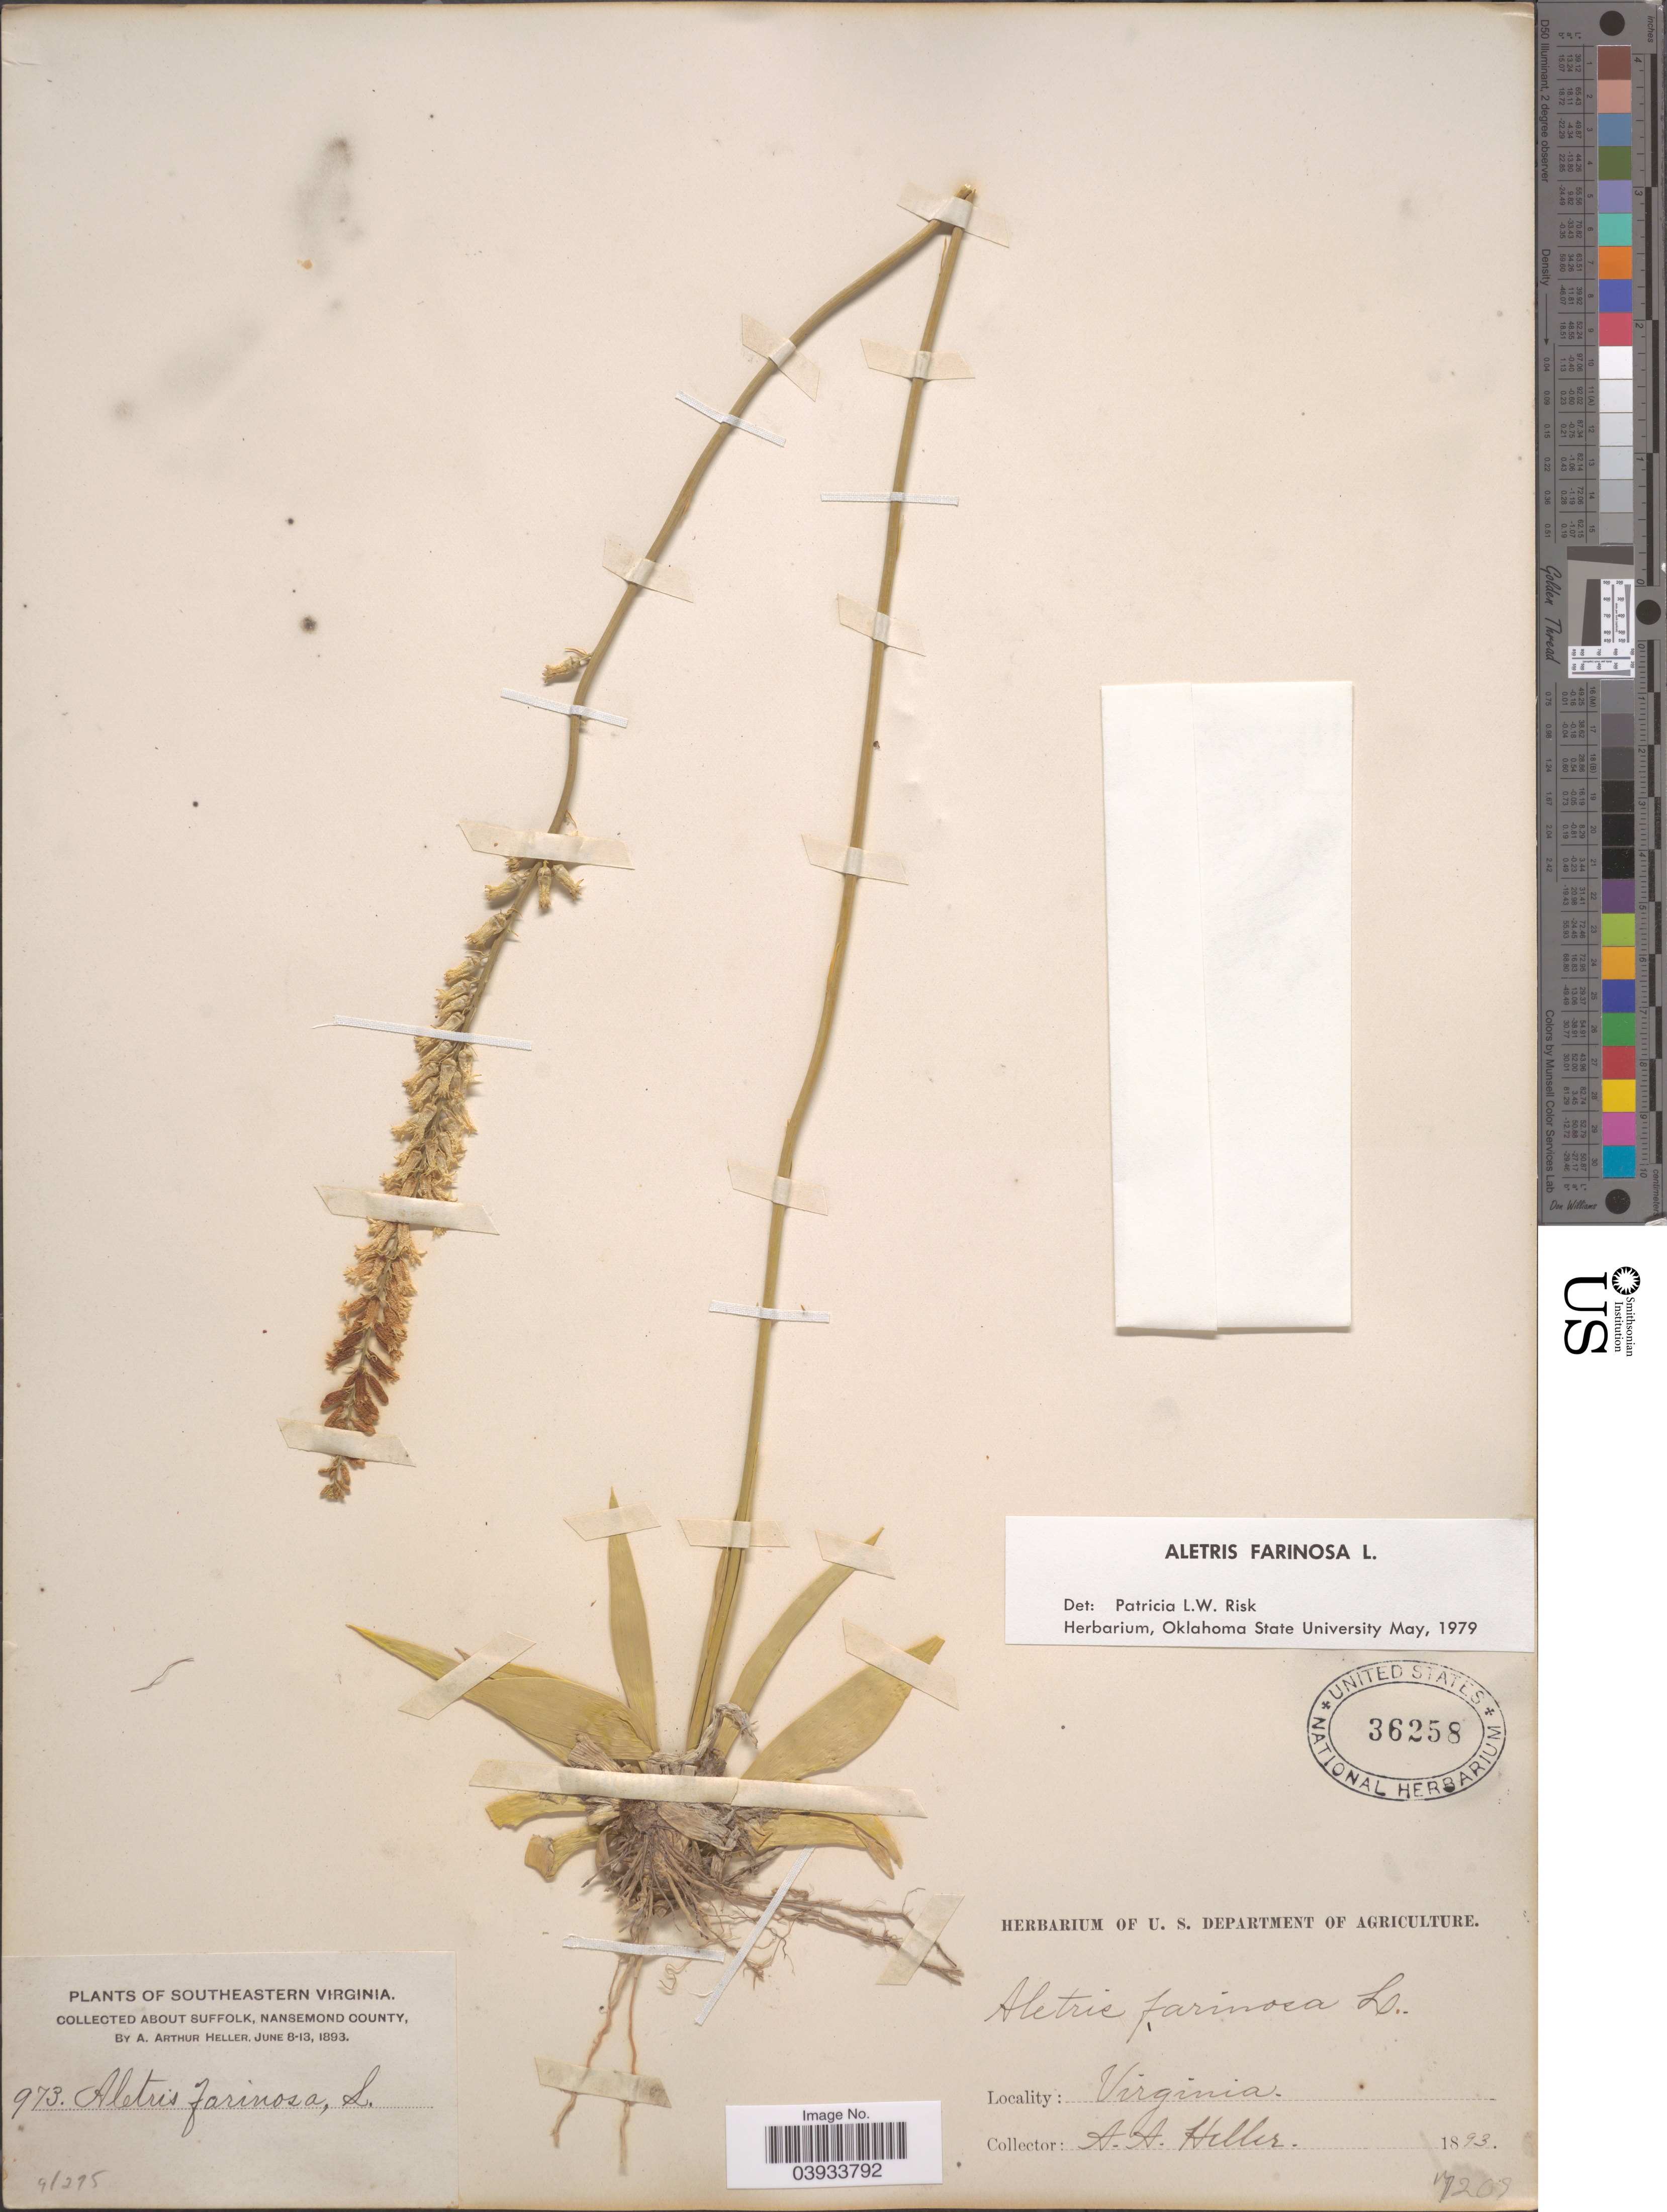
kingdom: Plantae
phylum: Tracheophyta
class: Liliopsida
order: Dioscoreales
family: Nartheciaceae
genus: Aletris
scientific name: Aletris farinosa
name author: L.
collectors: A. A. Heller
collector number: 973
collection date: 1893-06-08/1893-06-13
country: United States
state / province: Virginia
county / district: City of Suffolk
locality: Southeastern Virginia. About Suffolk, Nansemond County.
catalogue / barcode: US 36258